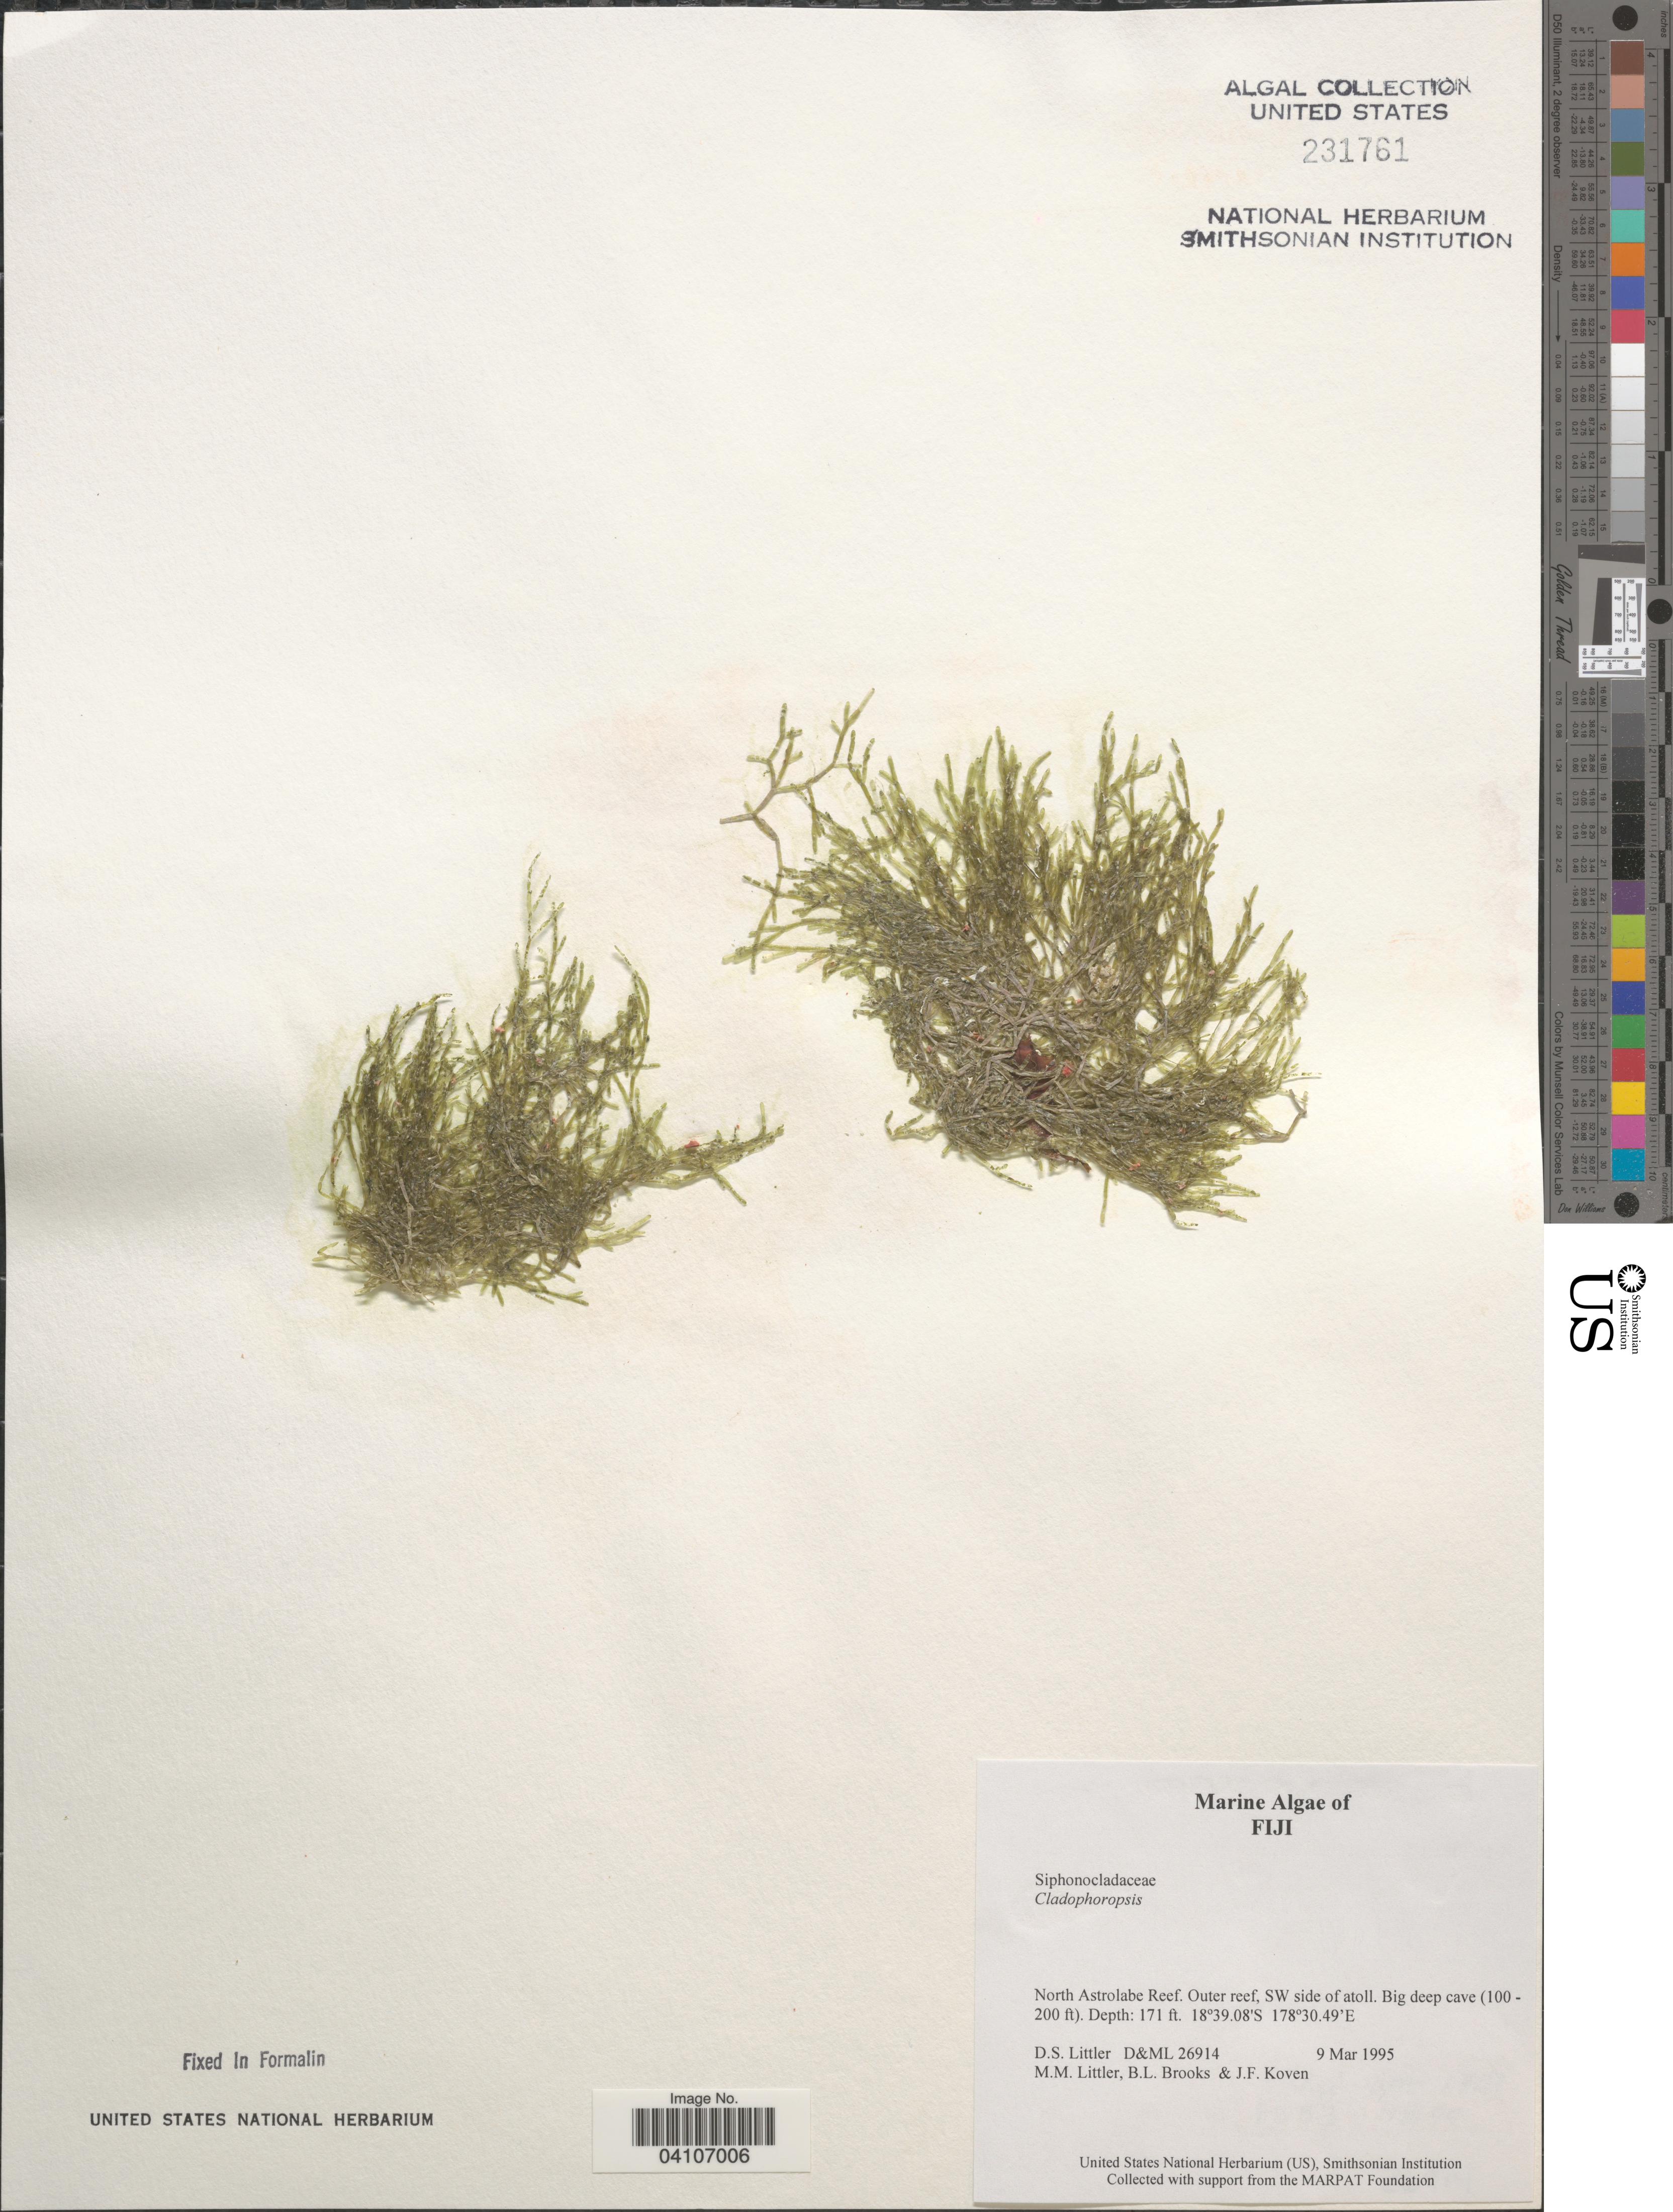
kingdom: Plantae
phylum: Chlorophyta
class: Ulvophyceae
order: Siphonocladales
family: Boodleaceae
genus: Cladophoropsis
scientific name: Cladophoropsis sp.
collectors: D. S. Littler, B. Brooks & J. Koven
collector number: D&ML26914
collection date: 1995-03-09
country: Fiji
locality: North Astrolabe Reef. Outer reef, SW side of atoll. Big deep cave.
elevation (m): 30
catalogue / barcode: US 231761